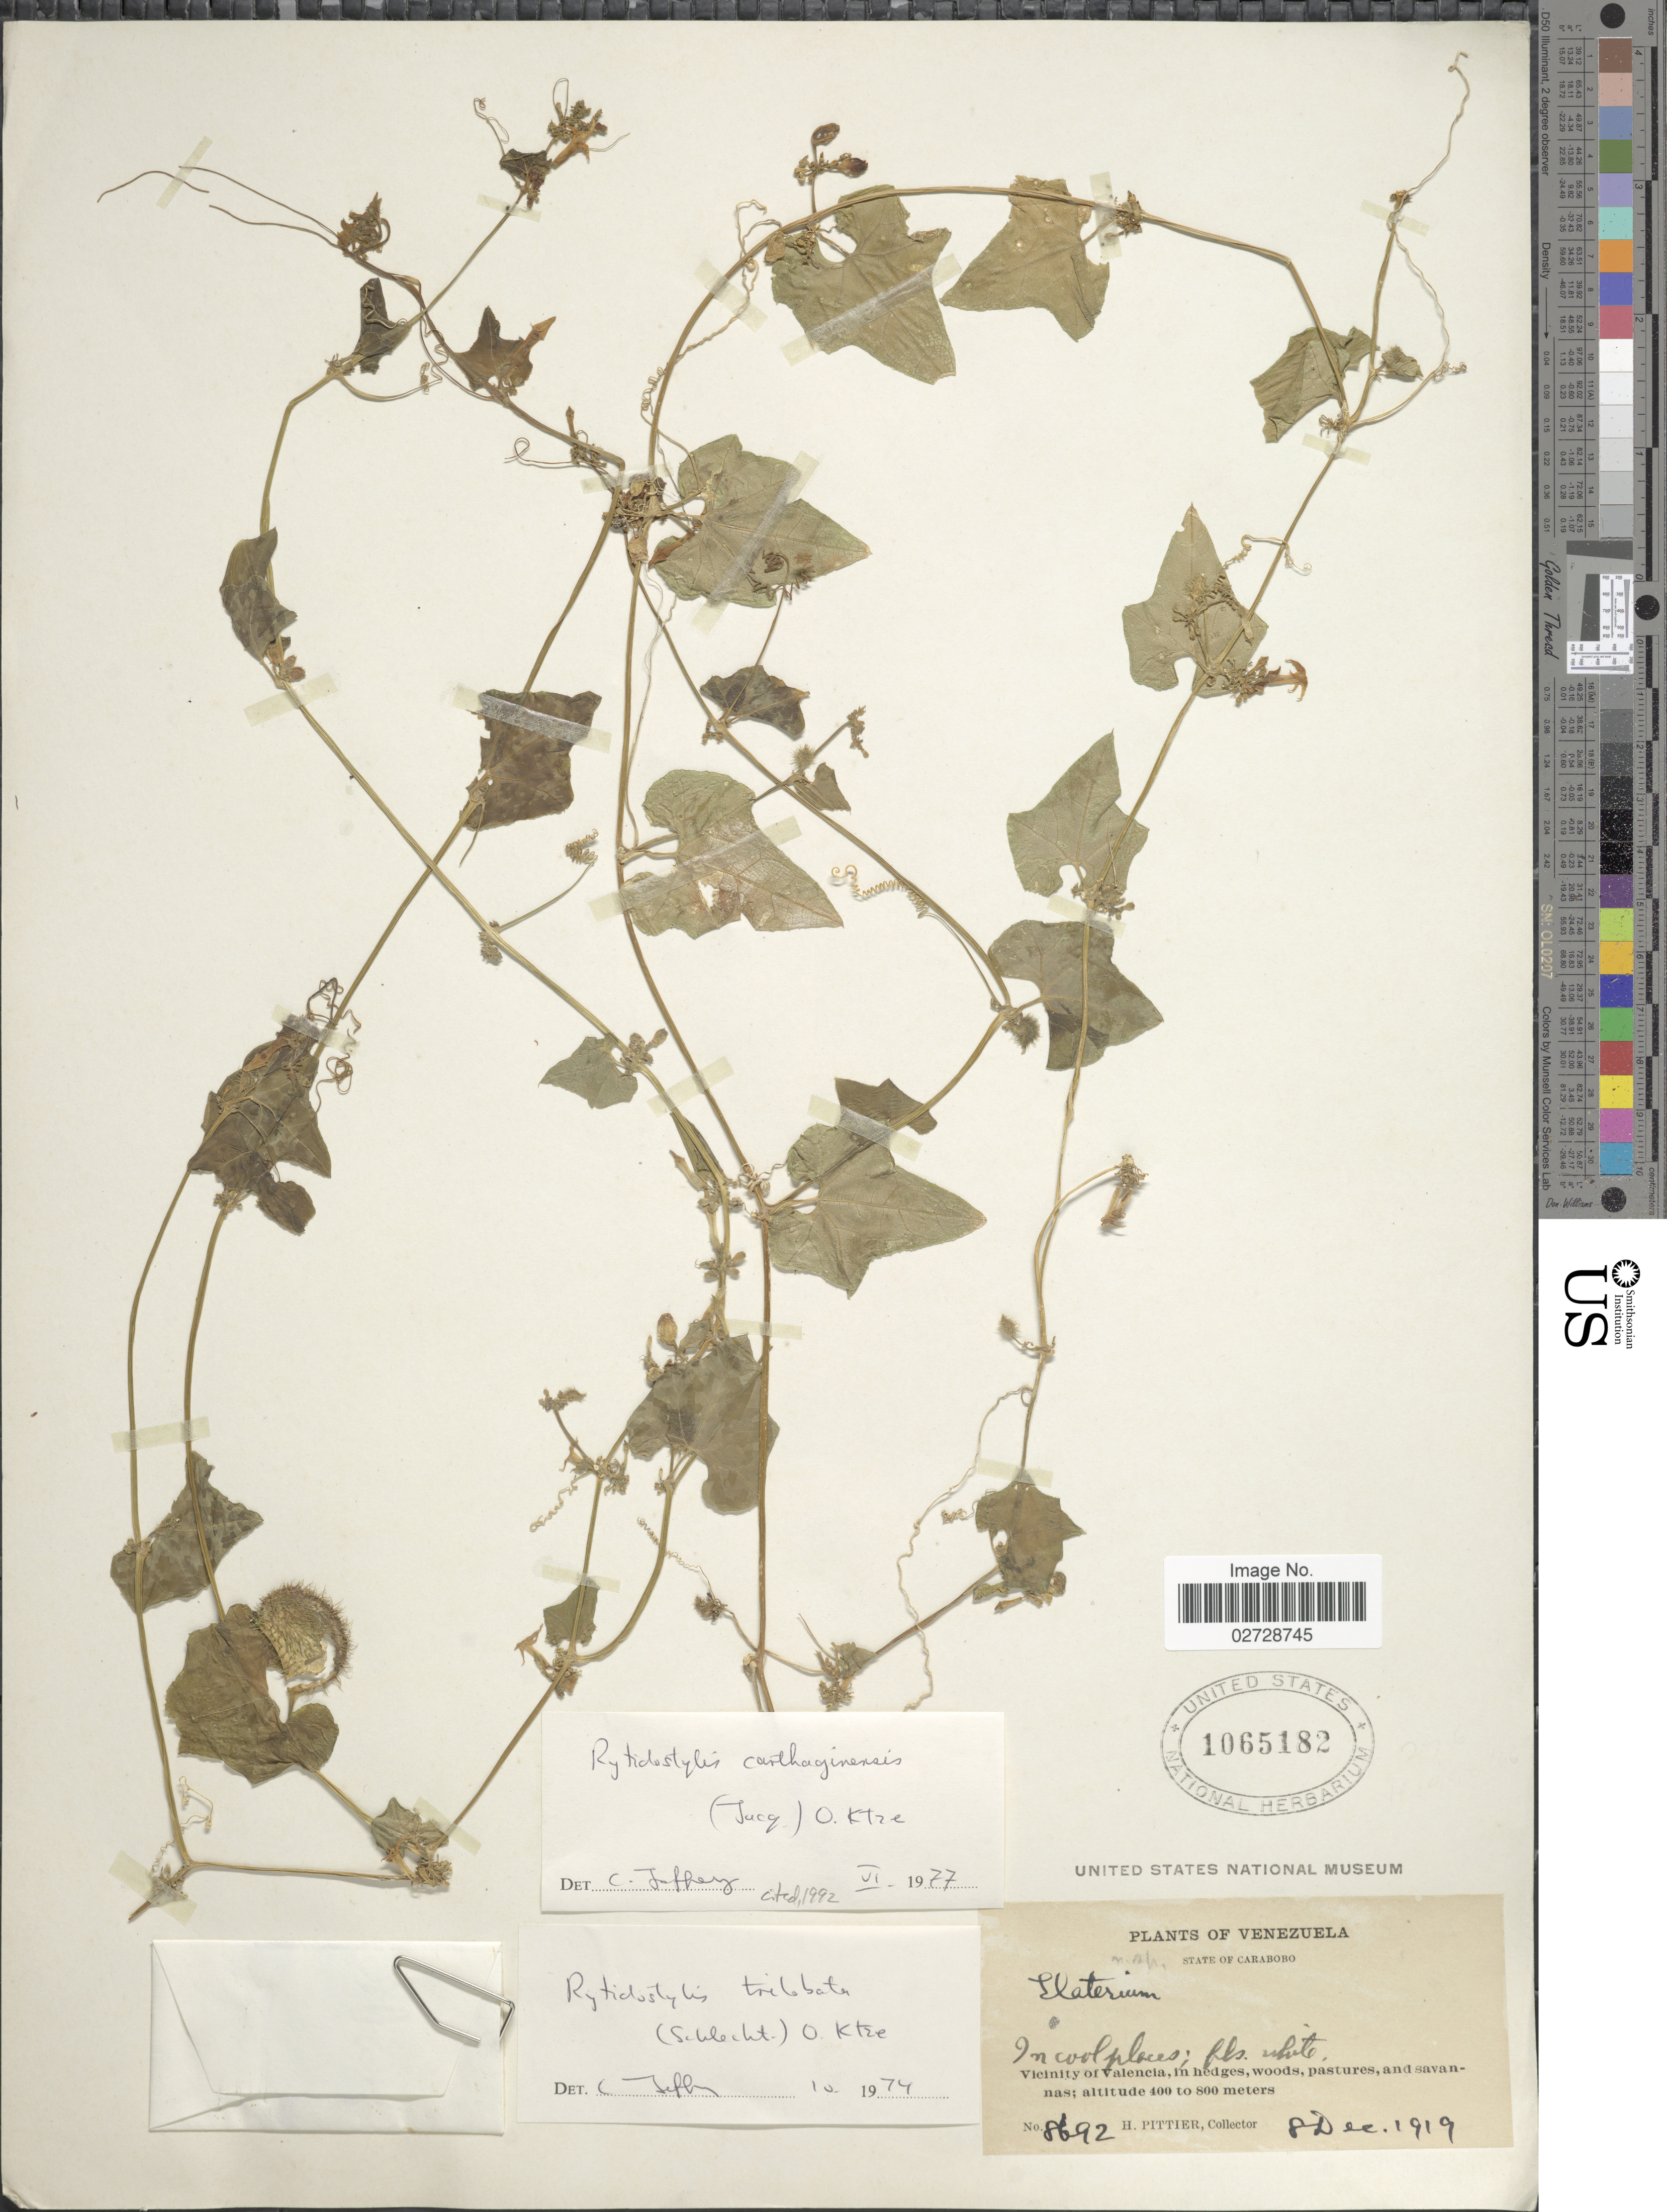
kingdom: Plantae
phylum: Tracheophyta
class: Magnoliopsida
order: Cucurbitales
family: Cucurbitaceae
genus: Cyclanthera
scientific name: Cyclanthera carthagenensis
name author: (Jacq.) H. Schaef. & S.S. Renner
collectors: H. F. Pittier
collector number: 8692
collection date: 1919-12-08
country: Venezuela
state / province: Carabobo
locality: Vicinity of Valencia, in hedges, woods, pastures, and savannas.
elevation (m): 400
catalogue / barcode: US 1065182